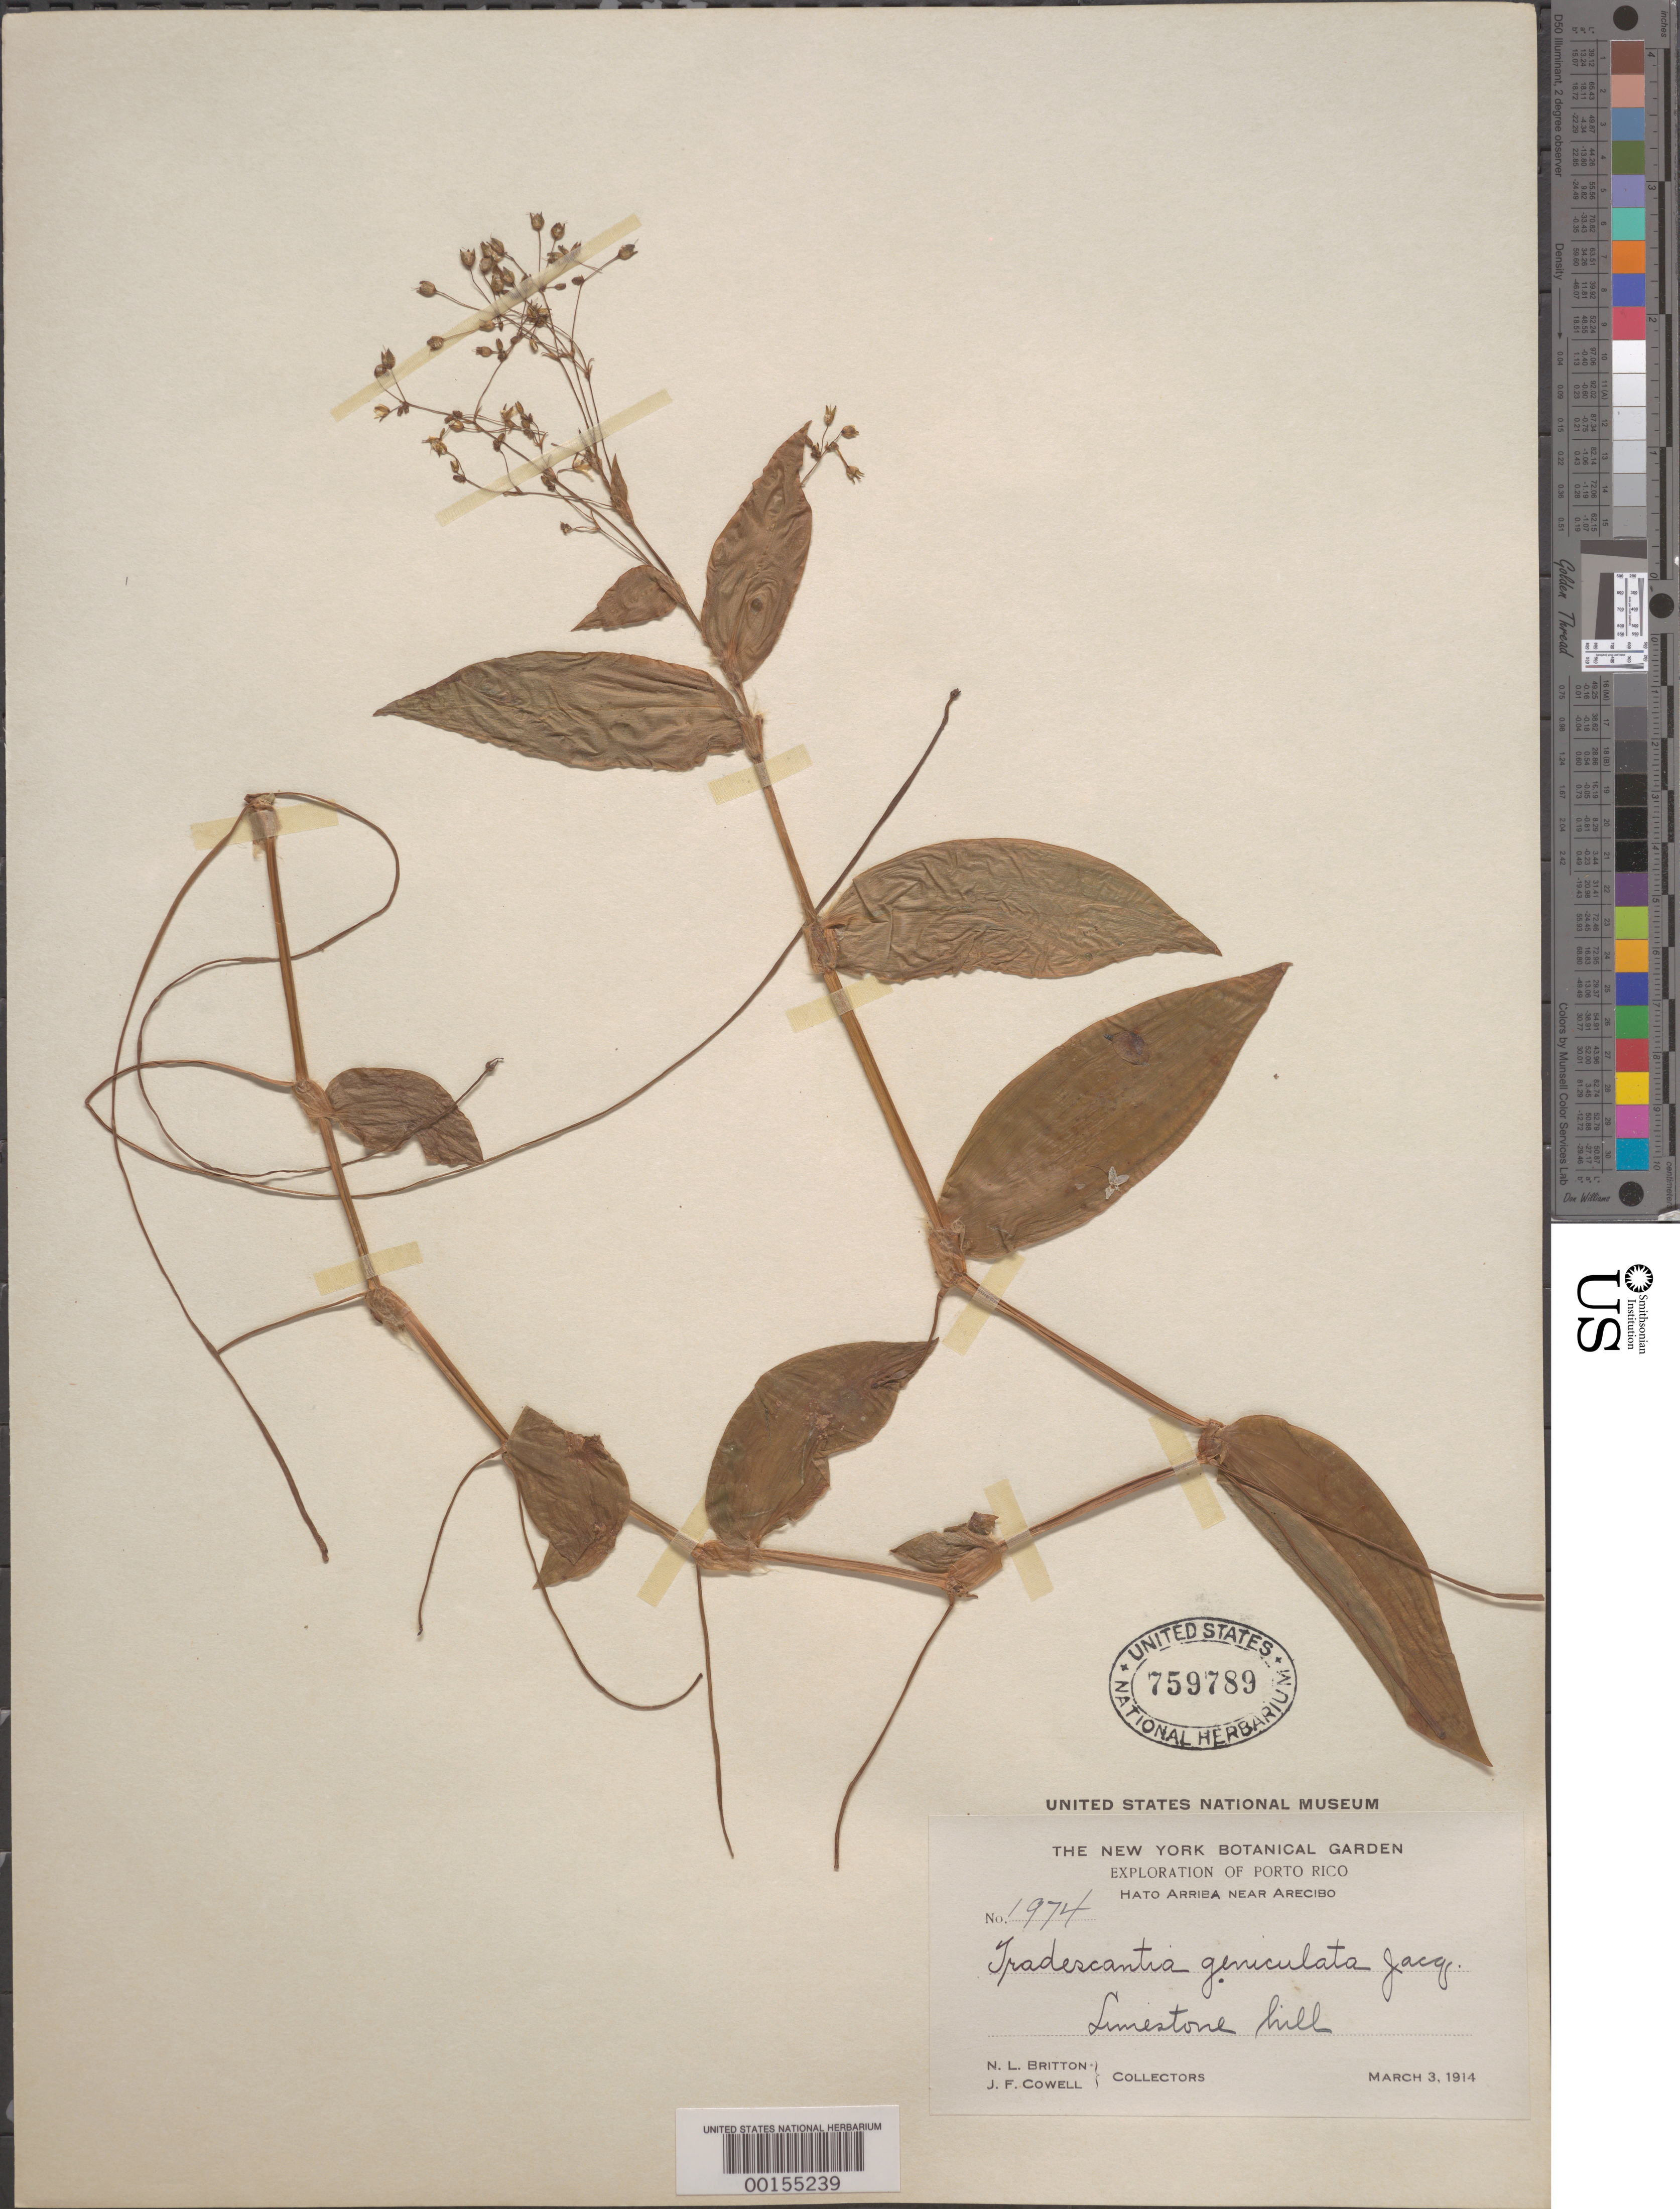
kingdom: Plantae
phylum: Tracheophyta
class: Liliopsida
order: Commelinales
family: Commelinaceae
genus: Gibasis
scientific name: Gibasis pauciflora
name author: (Urb. & Ekman) D.R. Hunt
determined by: Faden, Robert B., (US), Smithsonian Institution - National Museum of Natural History (UNITED STATES)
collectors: N. Britton & J. F. Cowell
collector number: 1974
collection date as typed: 03 Mar 1914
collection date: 1914-03-03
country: Puerto Rico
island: Greater Antilles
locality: Hato arriba, near arecibo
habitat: Limestone hill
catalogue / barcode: US 759789